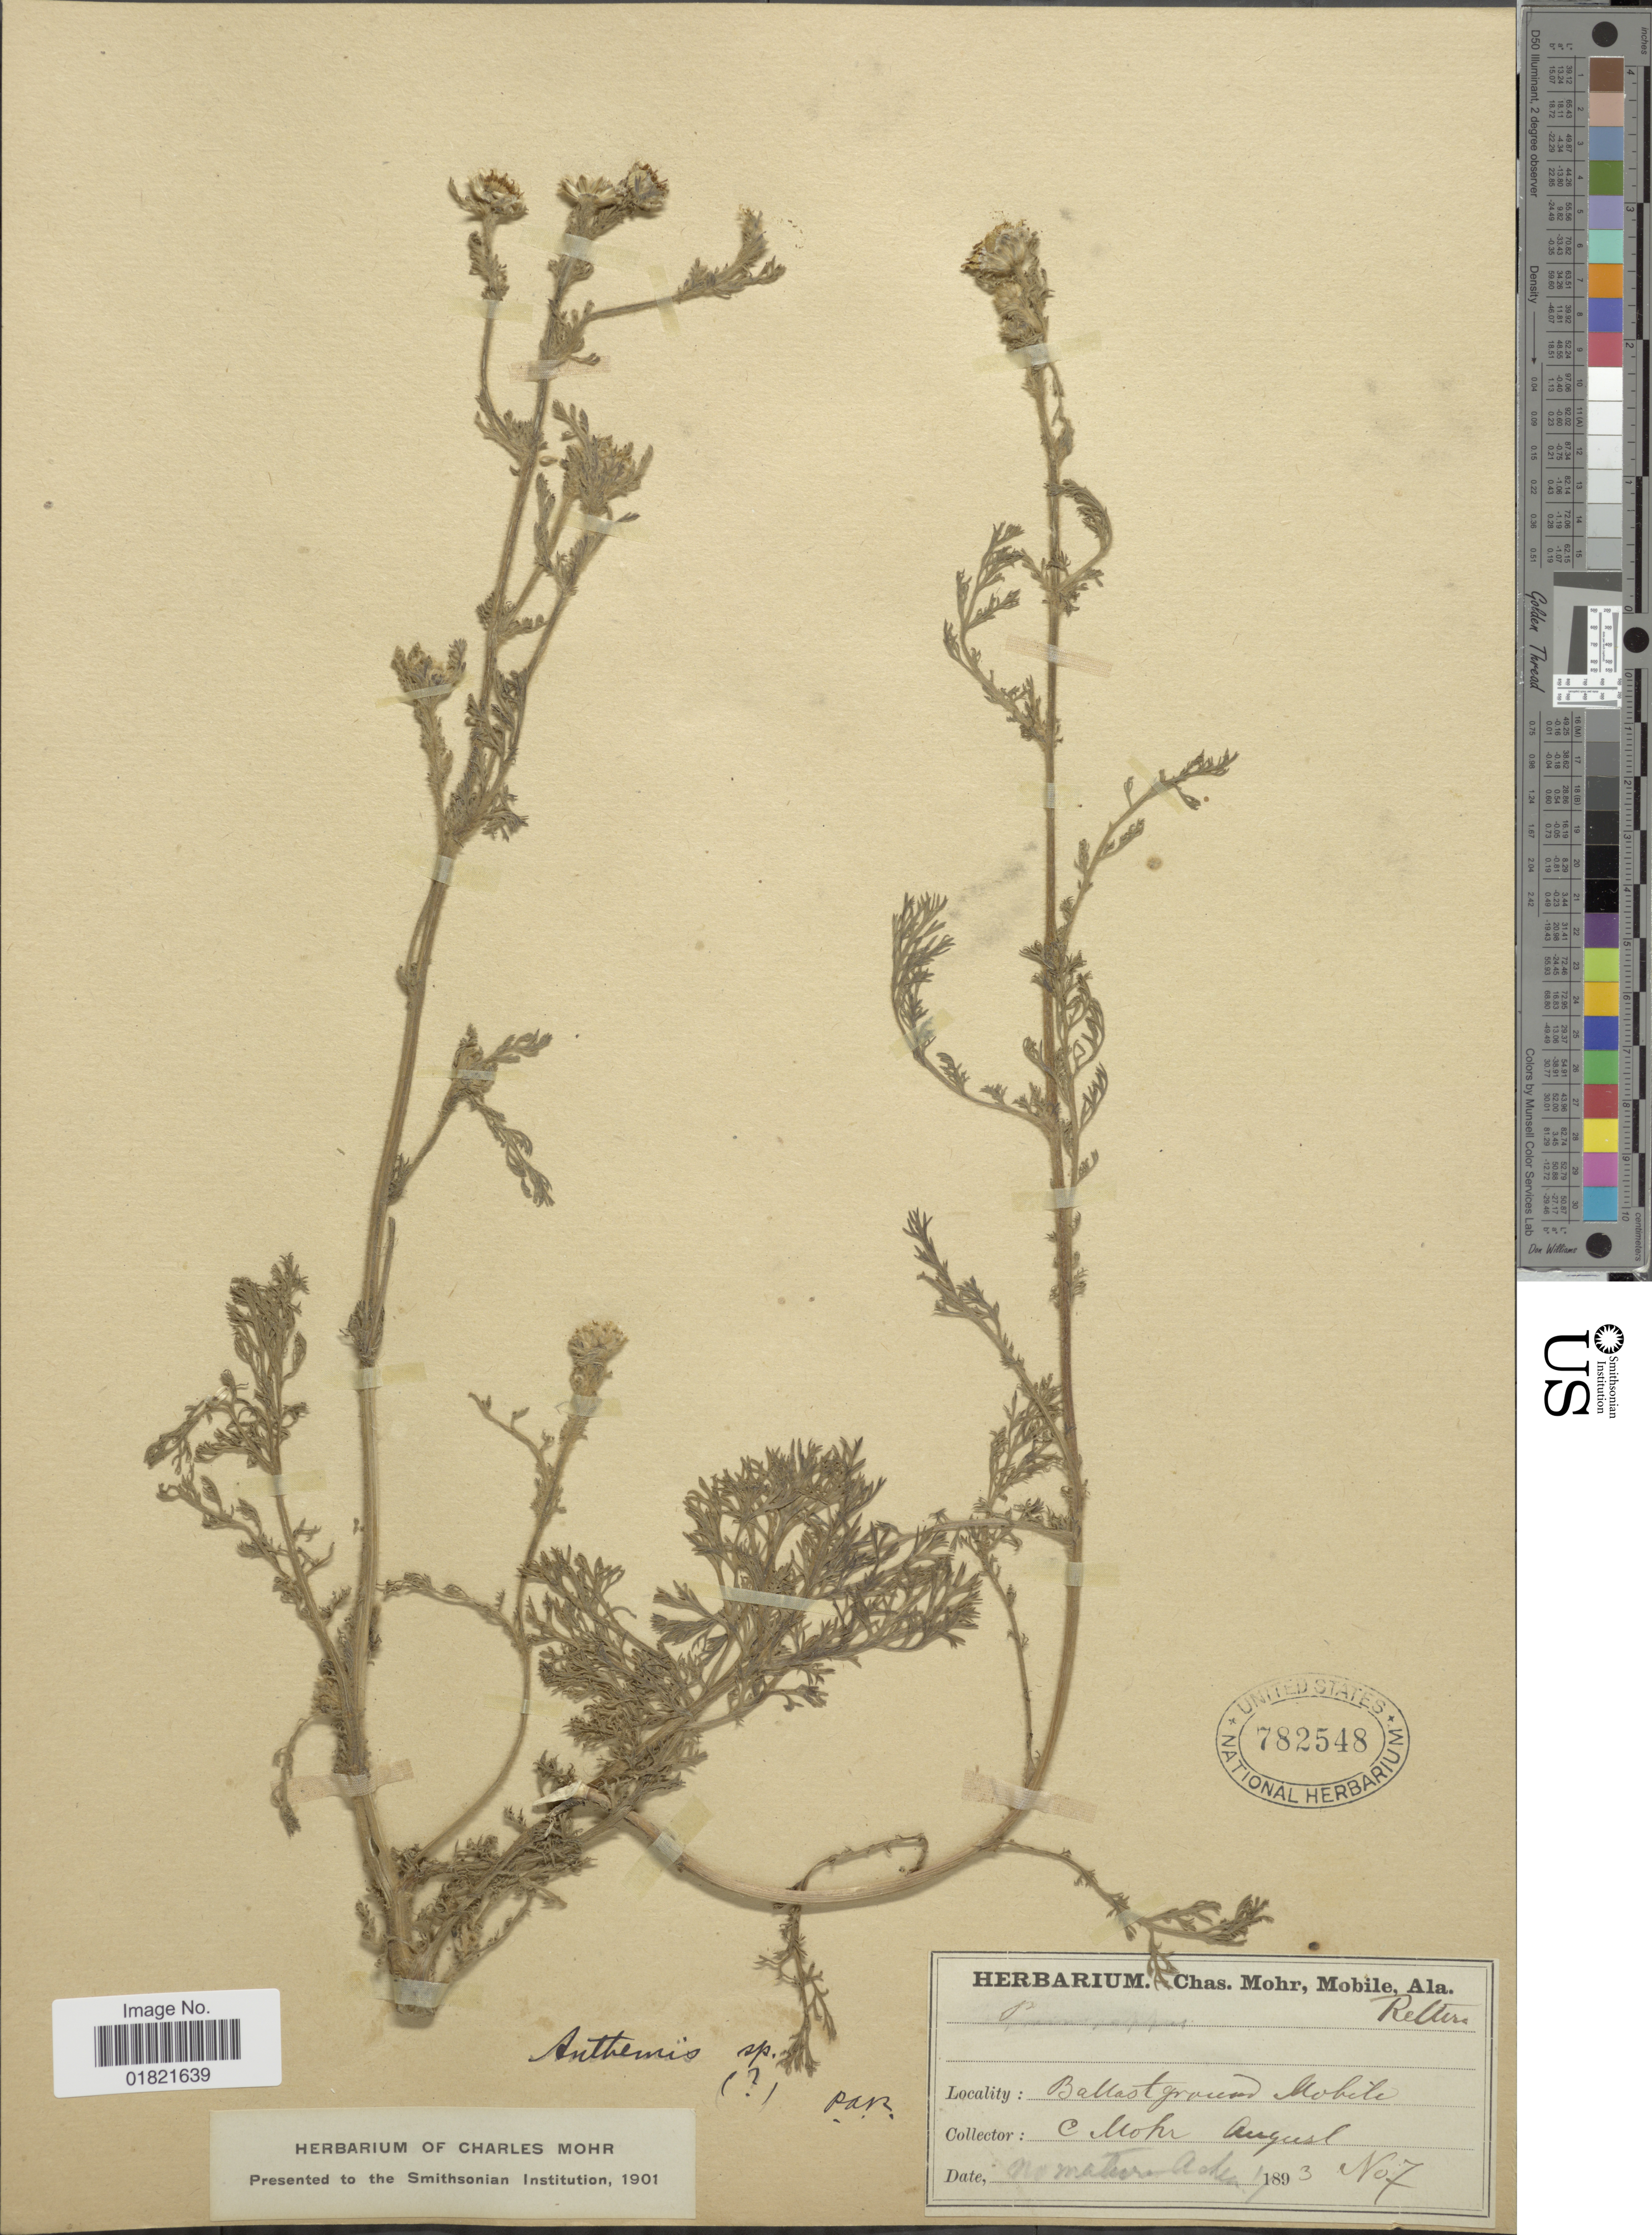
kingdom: Plantae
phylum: Tracheophyta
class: Magnoliopsida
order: Asterales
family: Asteraceae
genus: Anthemis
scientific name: Anthemis sp.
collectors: Mohr, C. T. (herbarium)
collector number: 7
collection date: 1893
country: United States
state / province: Alabama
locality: Ballast ground, Mobile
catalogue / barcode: US 782548